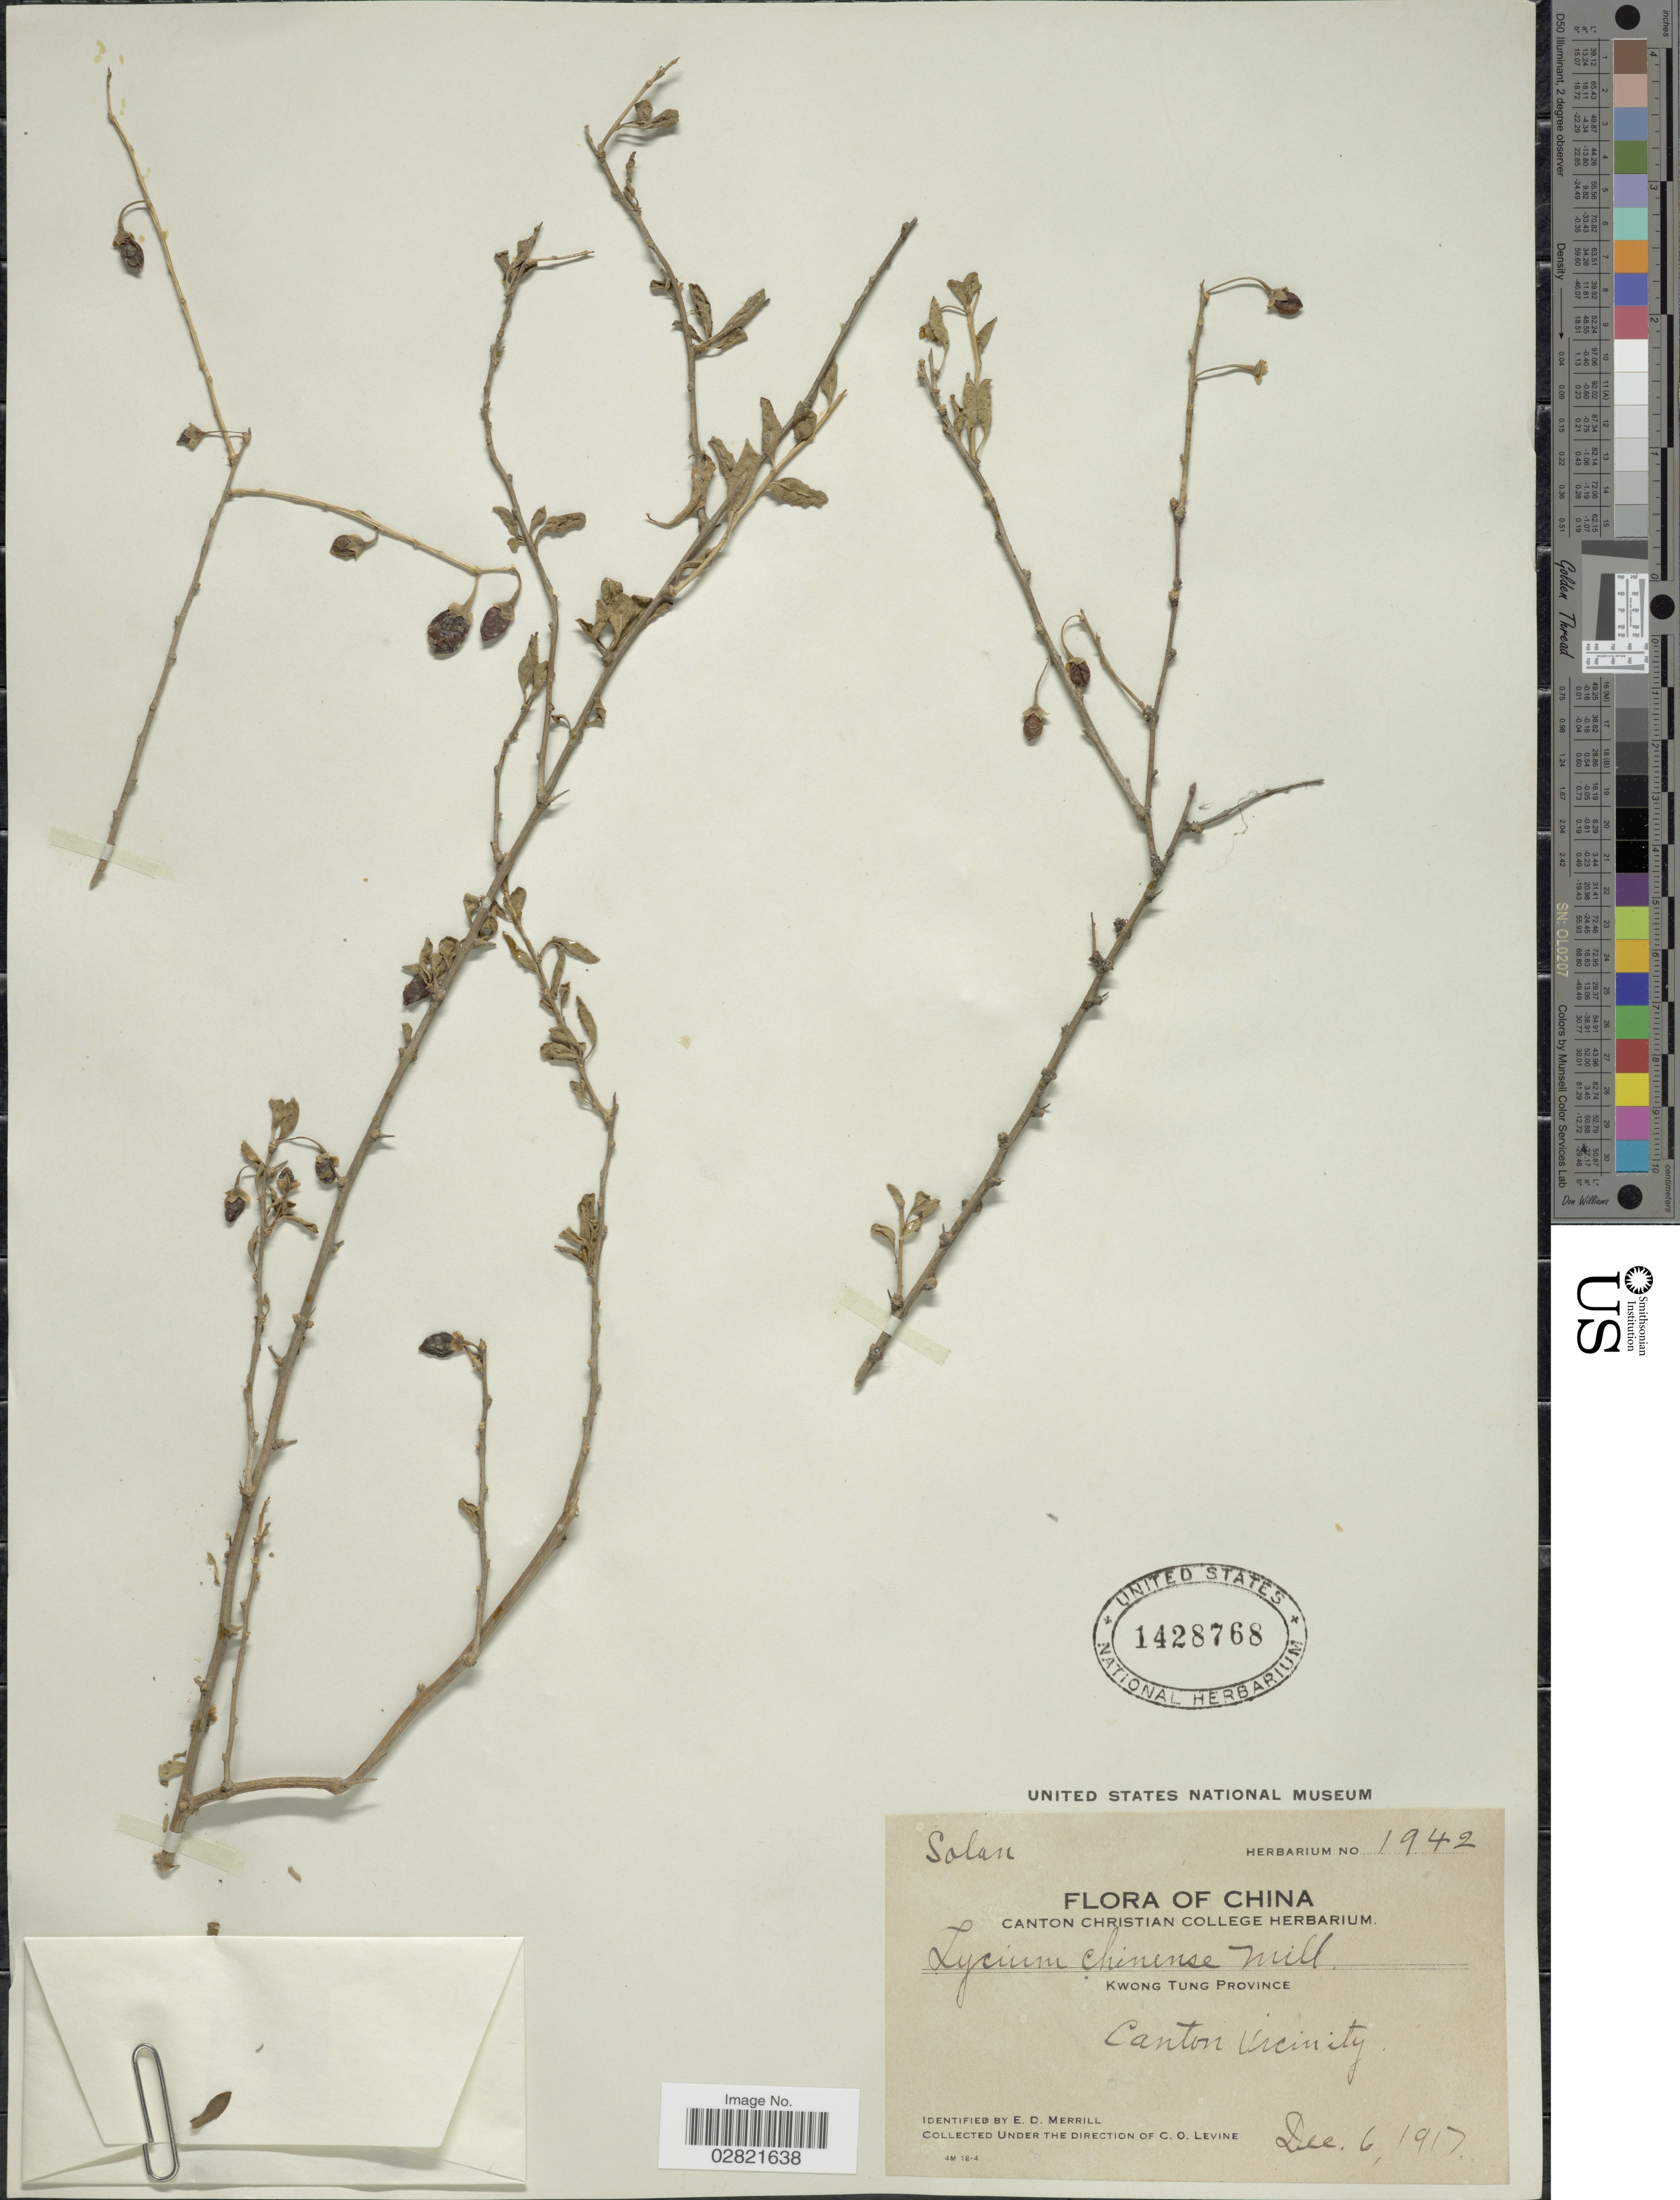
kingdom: Plantae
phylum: Tracheophyta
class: Magnoliopsida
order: Solanales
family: Solanaceae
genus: Lycium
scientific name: Lycium chinense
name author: Mill.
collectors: C. O. Levine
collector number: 1942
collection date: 1917-12-06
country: China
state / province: Guangdong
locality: Kwong Tung Province. Canton vicinity.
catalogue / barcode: US 1428768